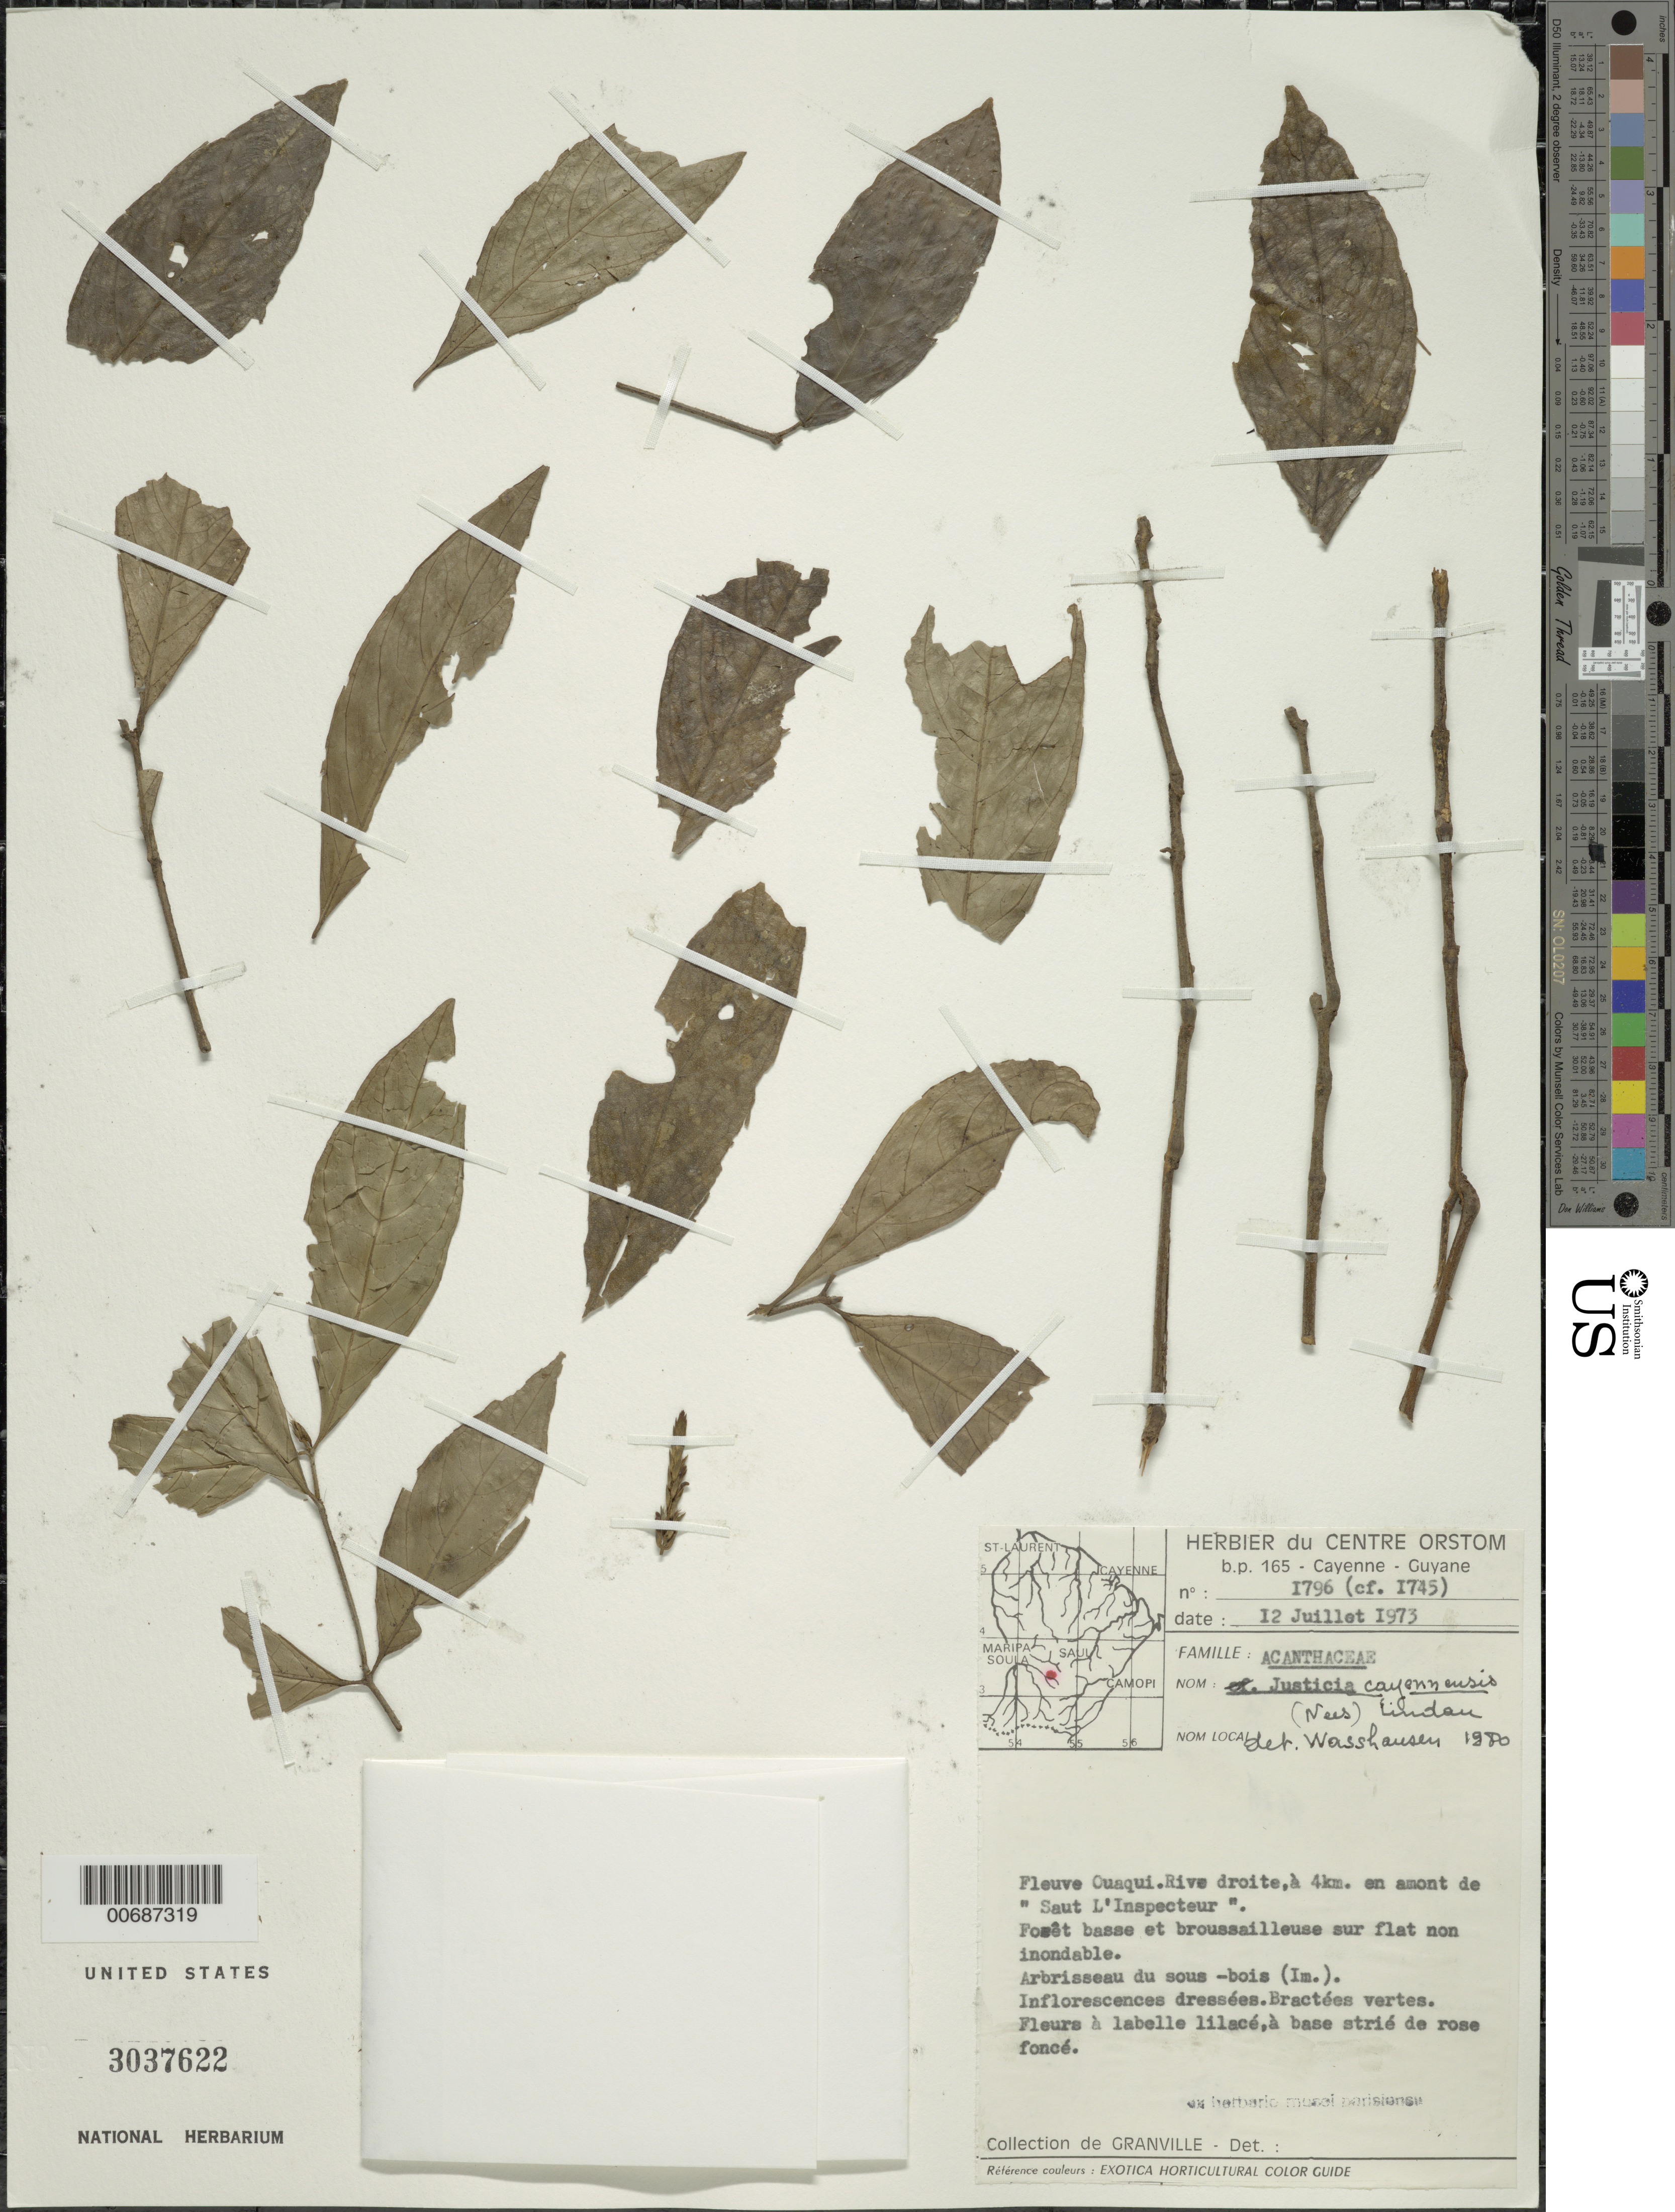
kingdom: Plantae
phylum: Tracheophyta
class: Magnoliopsida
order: Lamiales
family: Acanthaceae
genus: Justicia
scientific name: Justicia cayennensis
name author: (Nees) Lindau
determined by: Wasshausen, Dieter C., (BOT), Smithsonian Institution - National Museum of Natural History (UNITED STATES)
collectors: J.-J. de Granville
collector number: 1796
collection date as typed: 12-Jul-73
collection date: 1973-07-12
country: French Guiana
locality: Fleuve Ouaqui, 4 km de "Saut L'Inspecteur"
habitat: Forêt basse et broussailleuse sur flat non inondable.Arbrisseau du sou-bois (Im)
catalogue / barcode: US 3037622